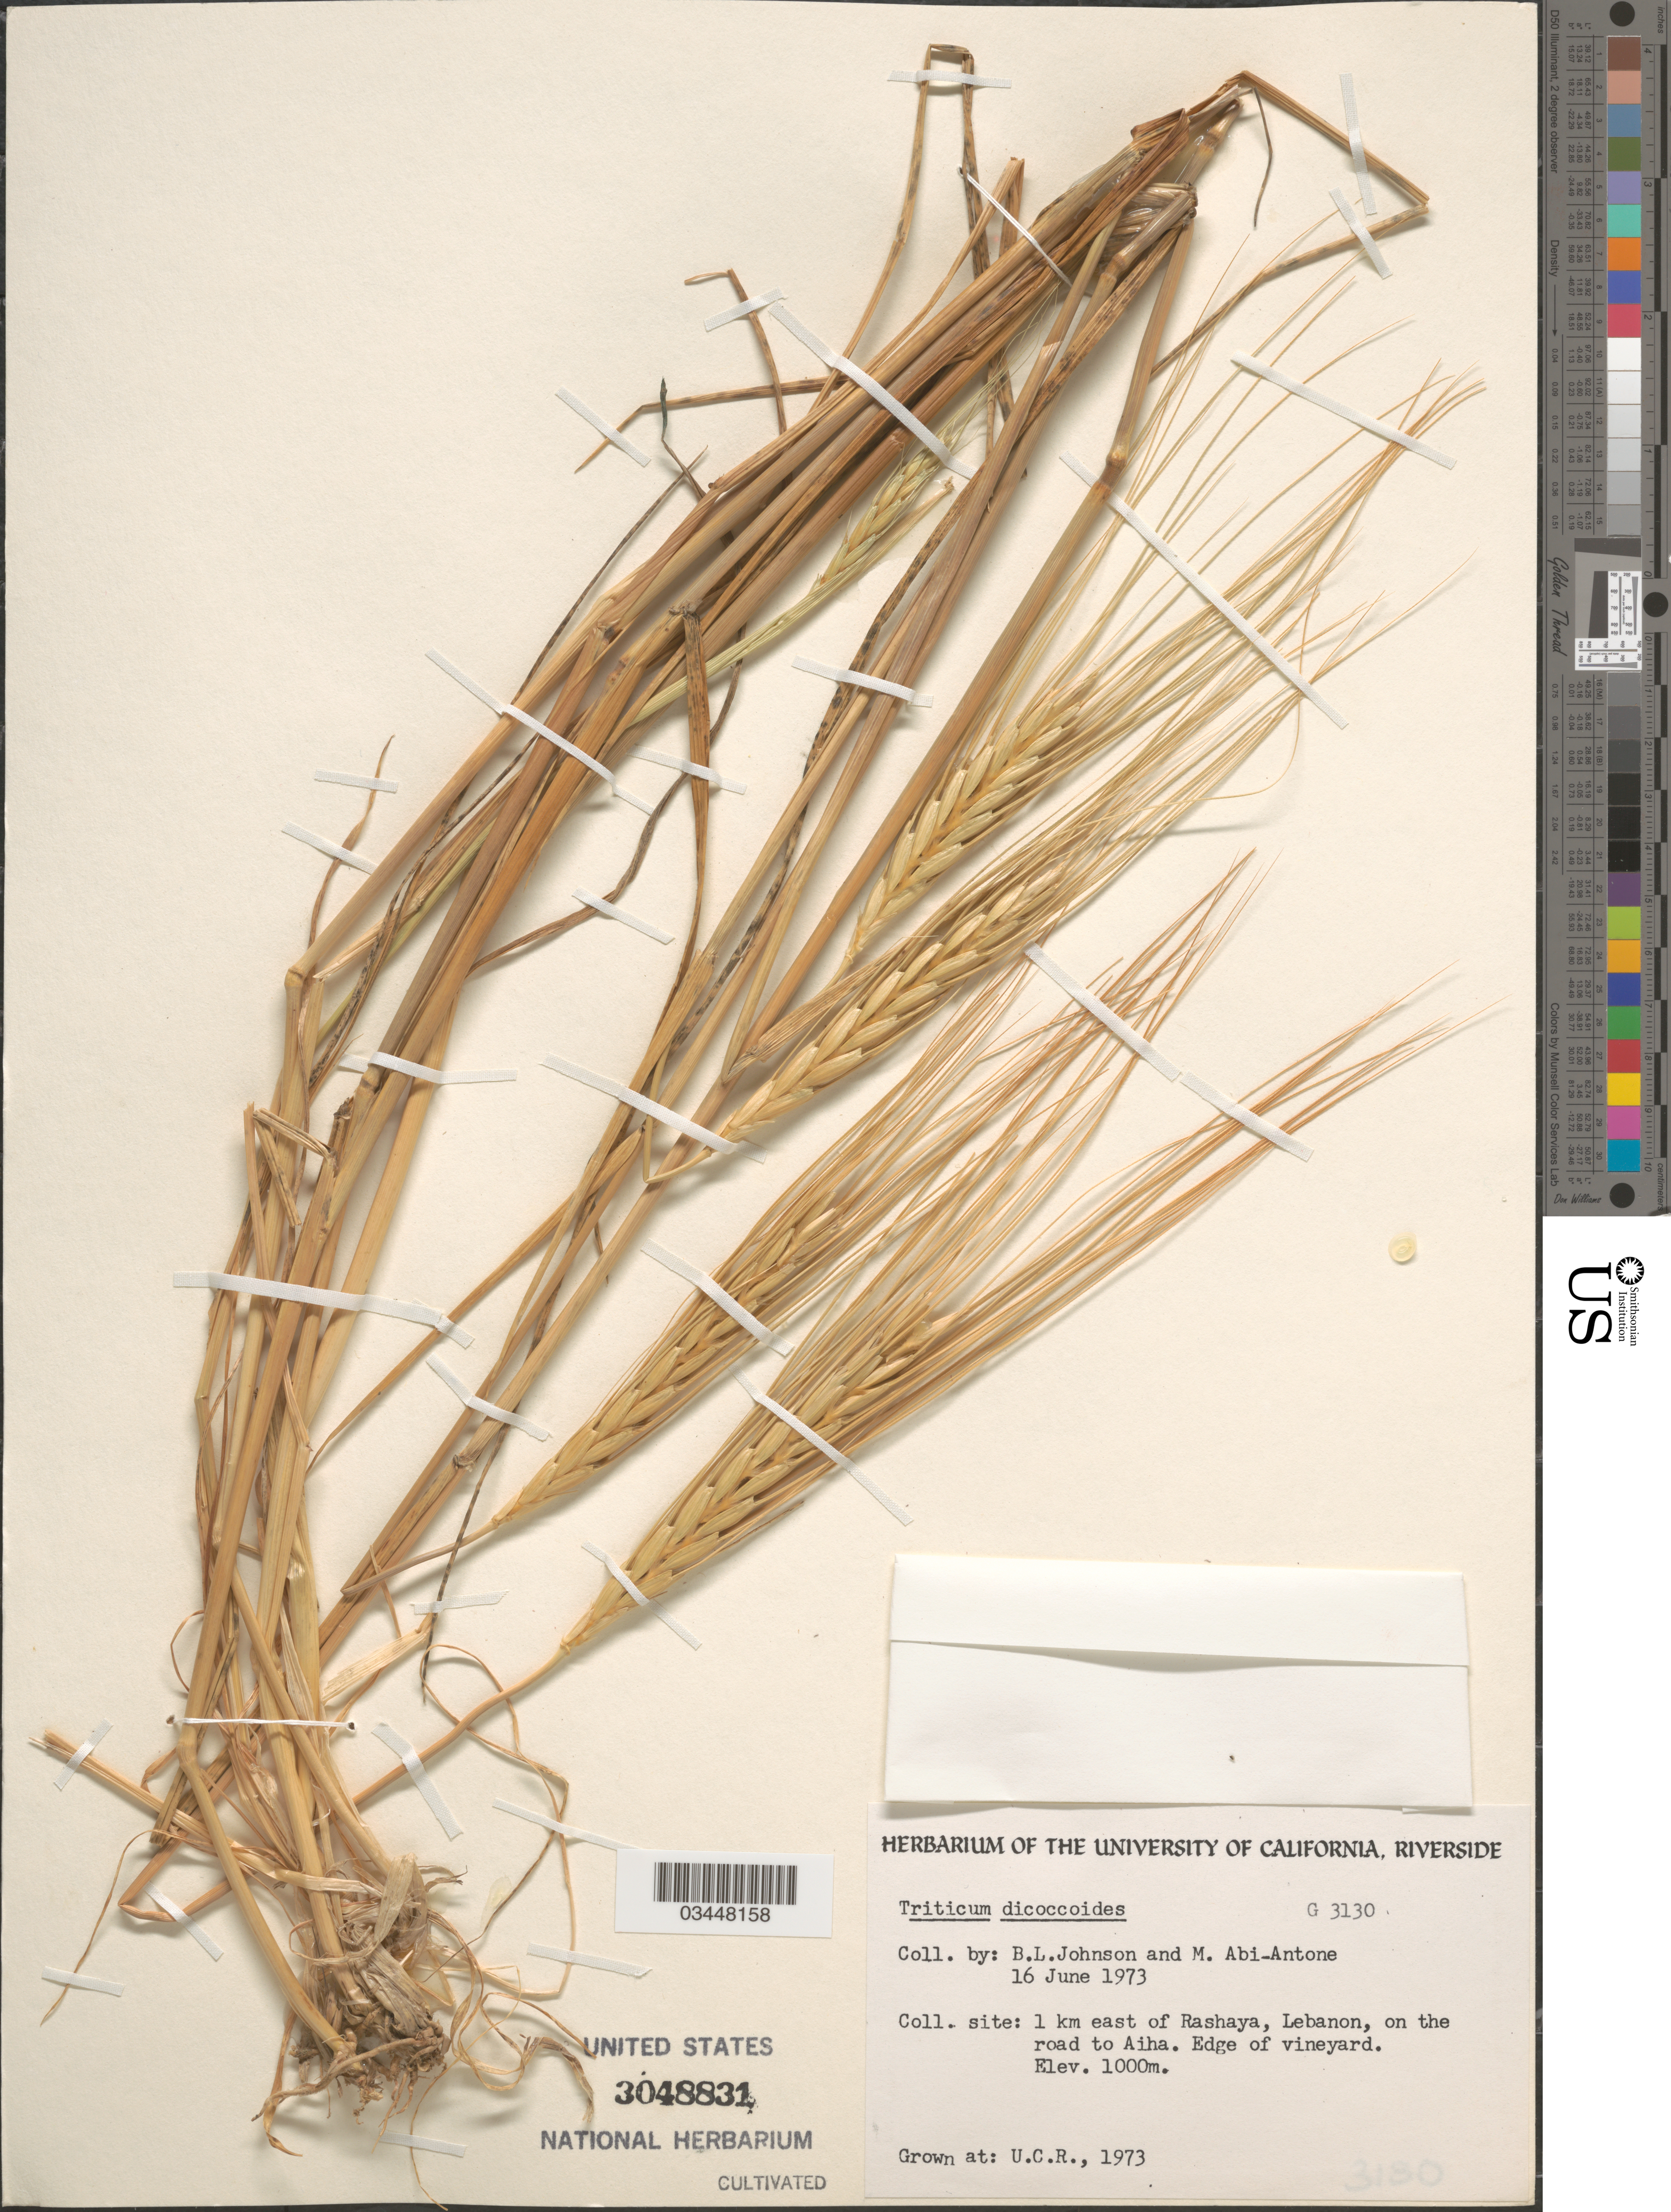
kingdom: Plantae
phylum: Tracheophyta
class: Liliopsida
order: Poales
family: Poaceae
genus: Triticum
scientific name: Triticum dicoccoides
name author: (Körn.) Körn. ex Schweinf.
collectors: ex herb. Univ. of California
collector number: G3130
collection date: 1973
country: United States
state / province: California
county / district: Riverside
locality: U.C.R.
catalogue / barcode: US 3048831